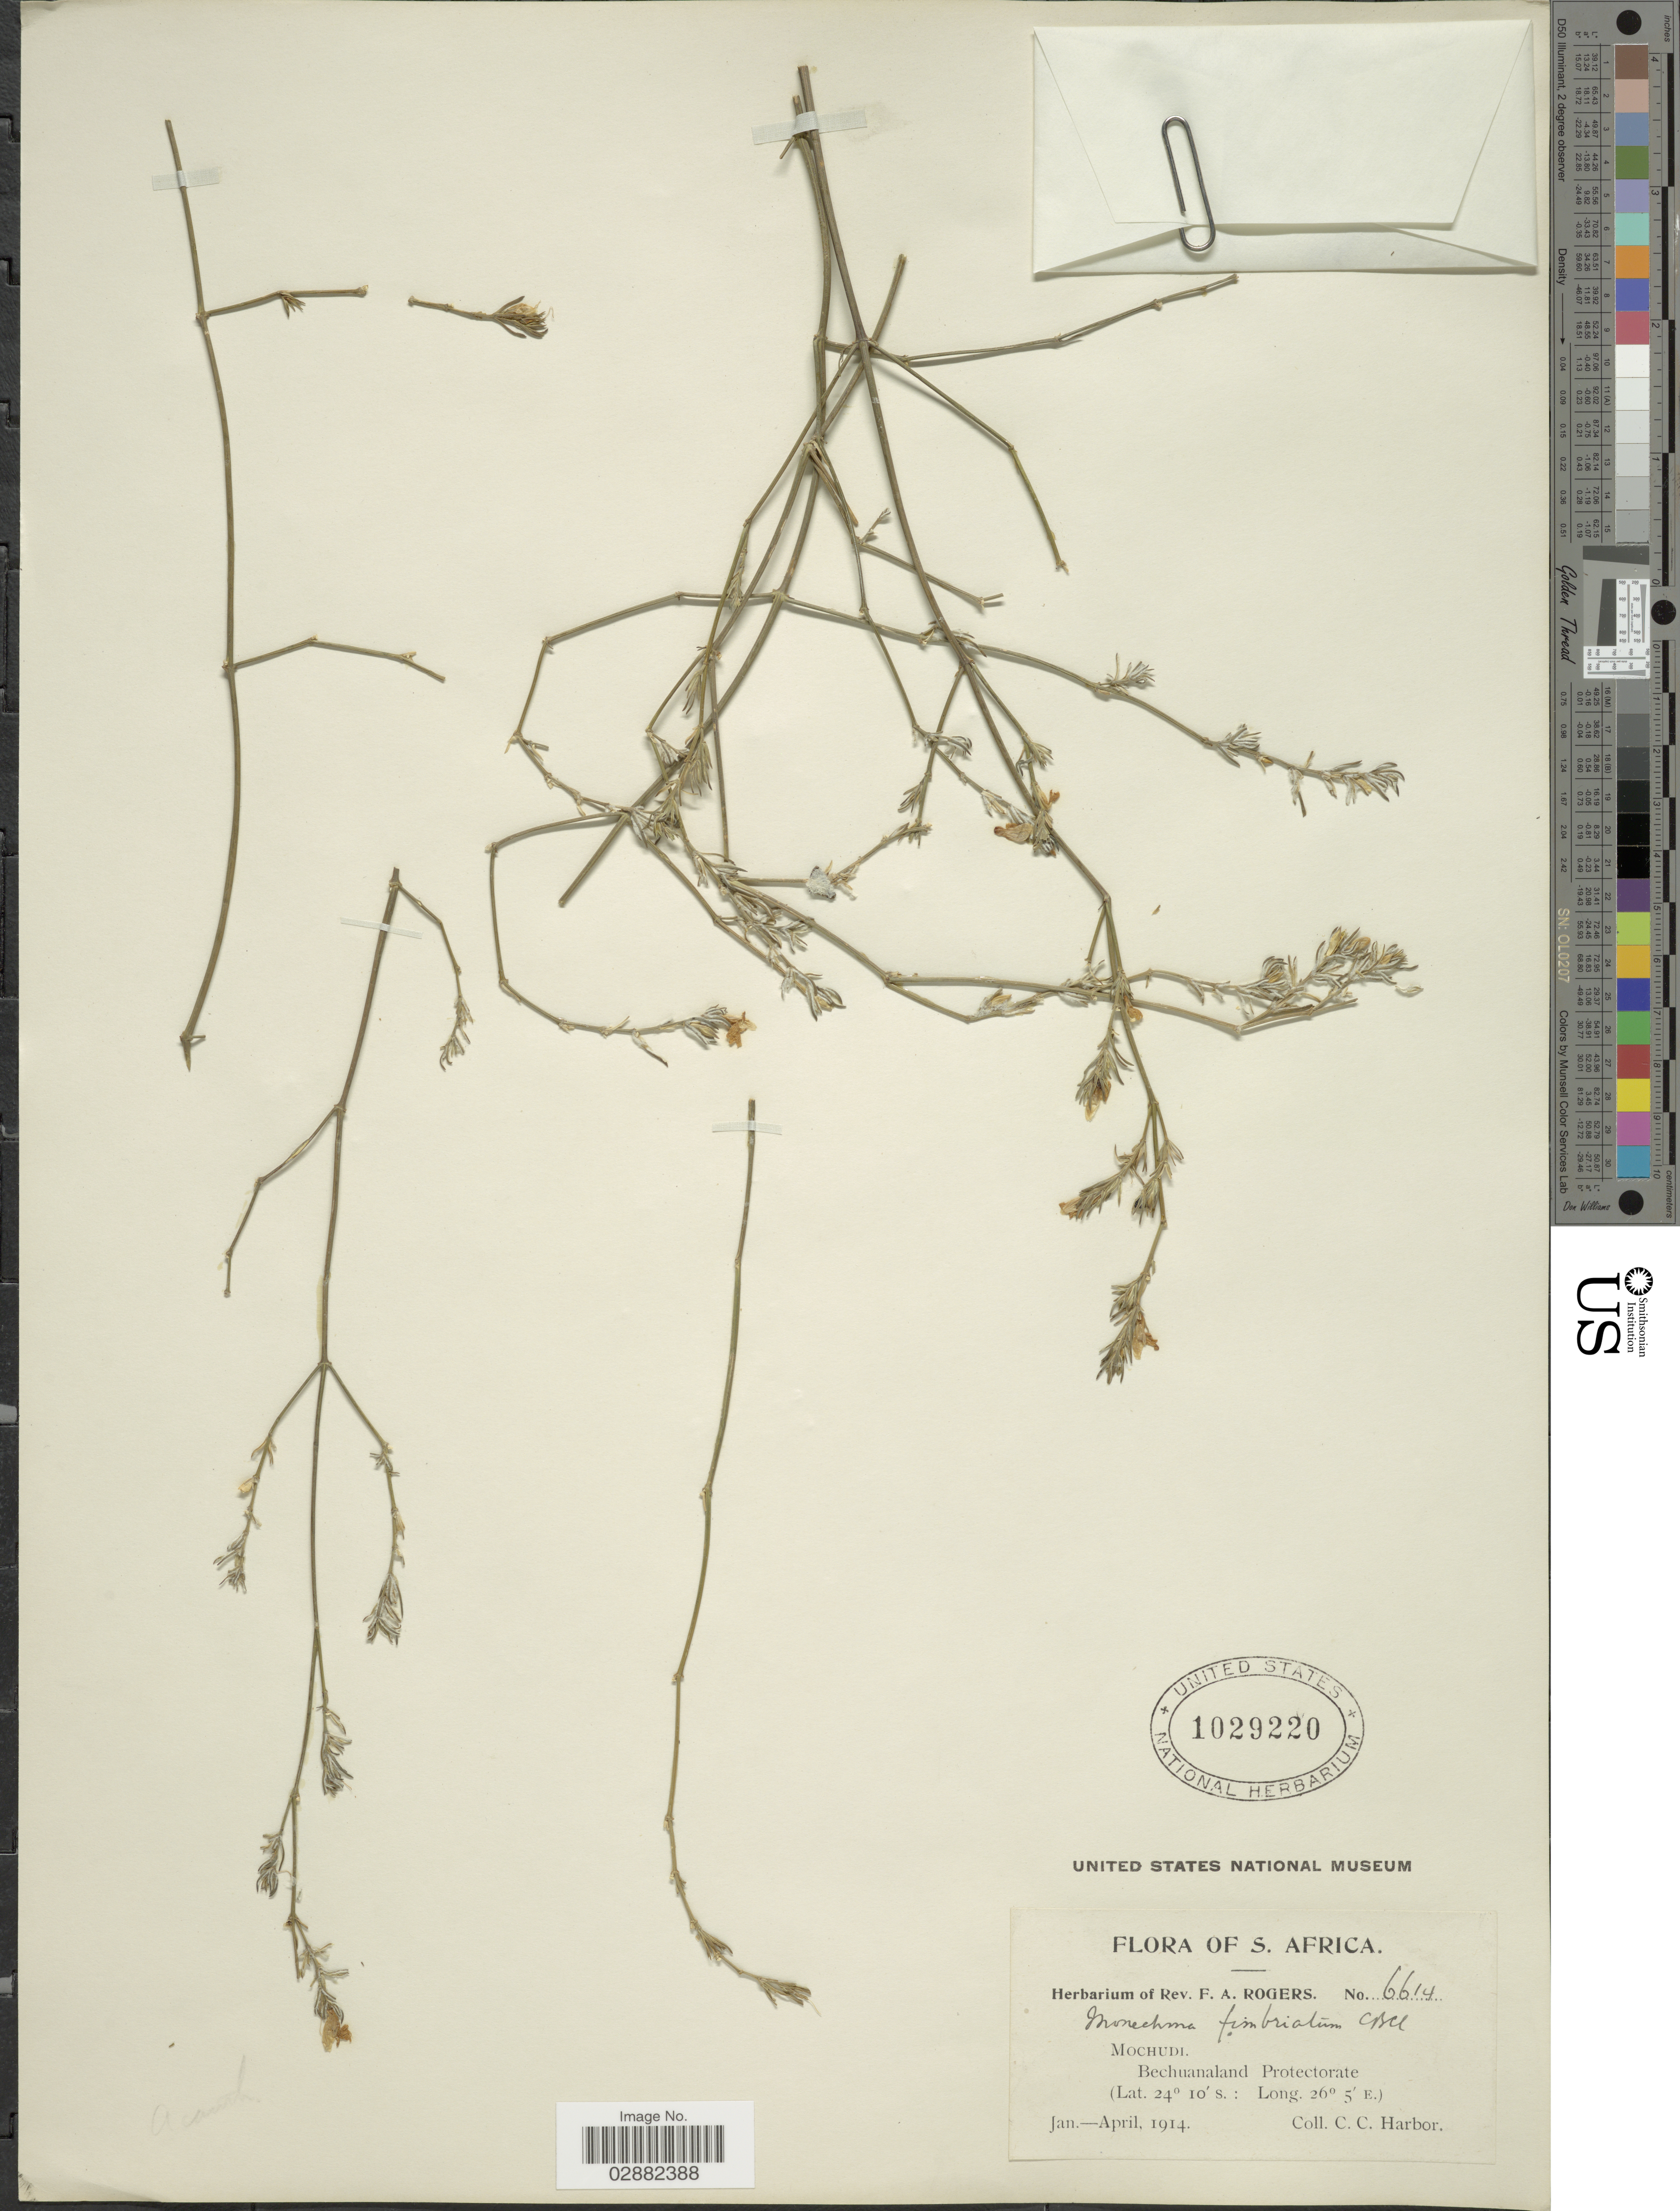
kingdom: Plantae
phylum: Tracheophyta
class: Magnoliopsida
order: Lamiales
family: Acanthaceae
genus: Justicia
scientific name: Justicia fimbriata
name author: (Nees) V.A.W. Graham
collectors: C. Harbor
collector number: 6614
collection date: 1914-01/1914-04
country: Botswana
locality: S. Africa, Mochudi, Bechuanaland Protectorate.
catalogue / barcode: US 1029220